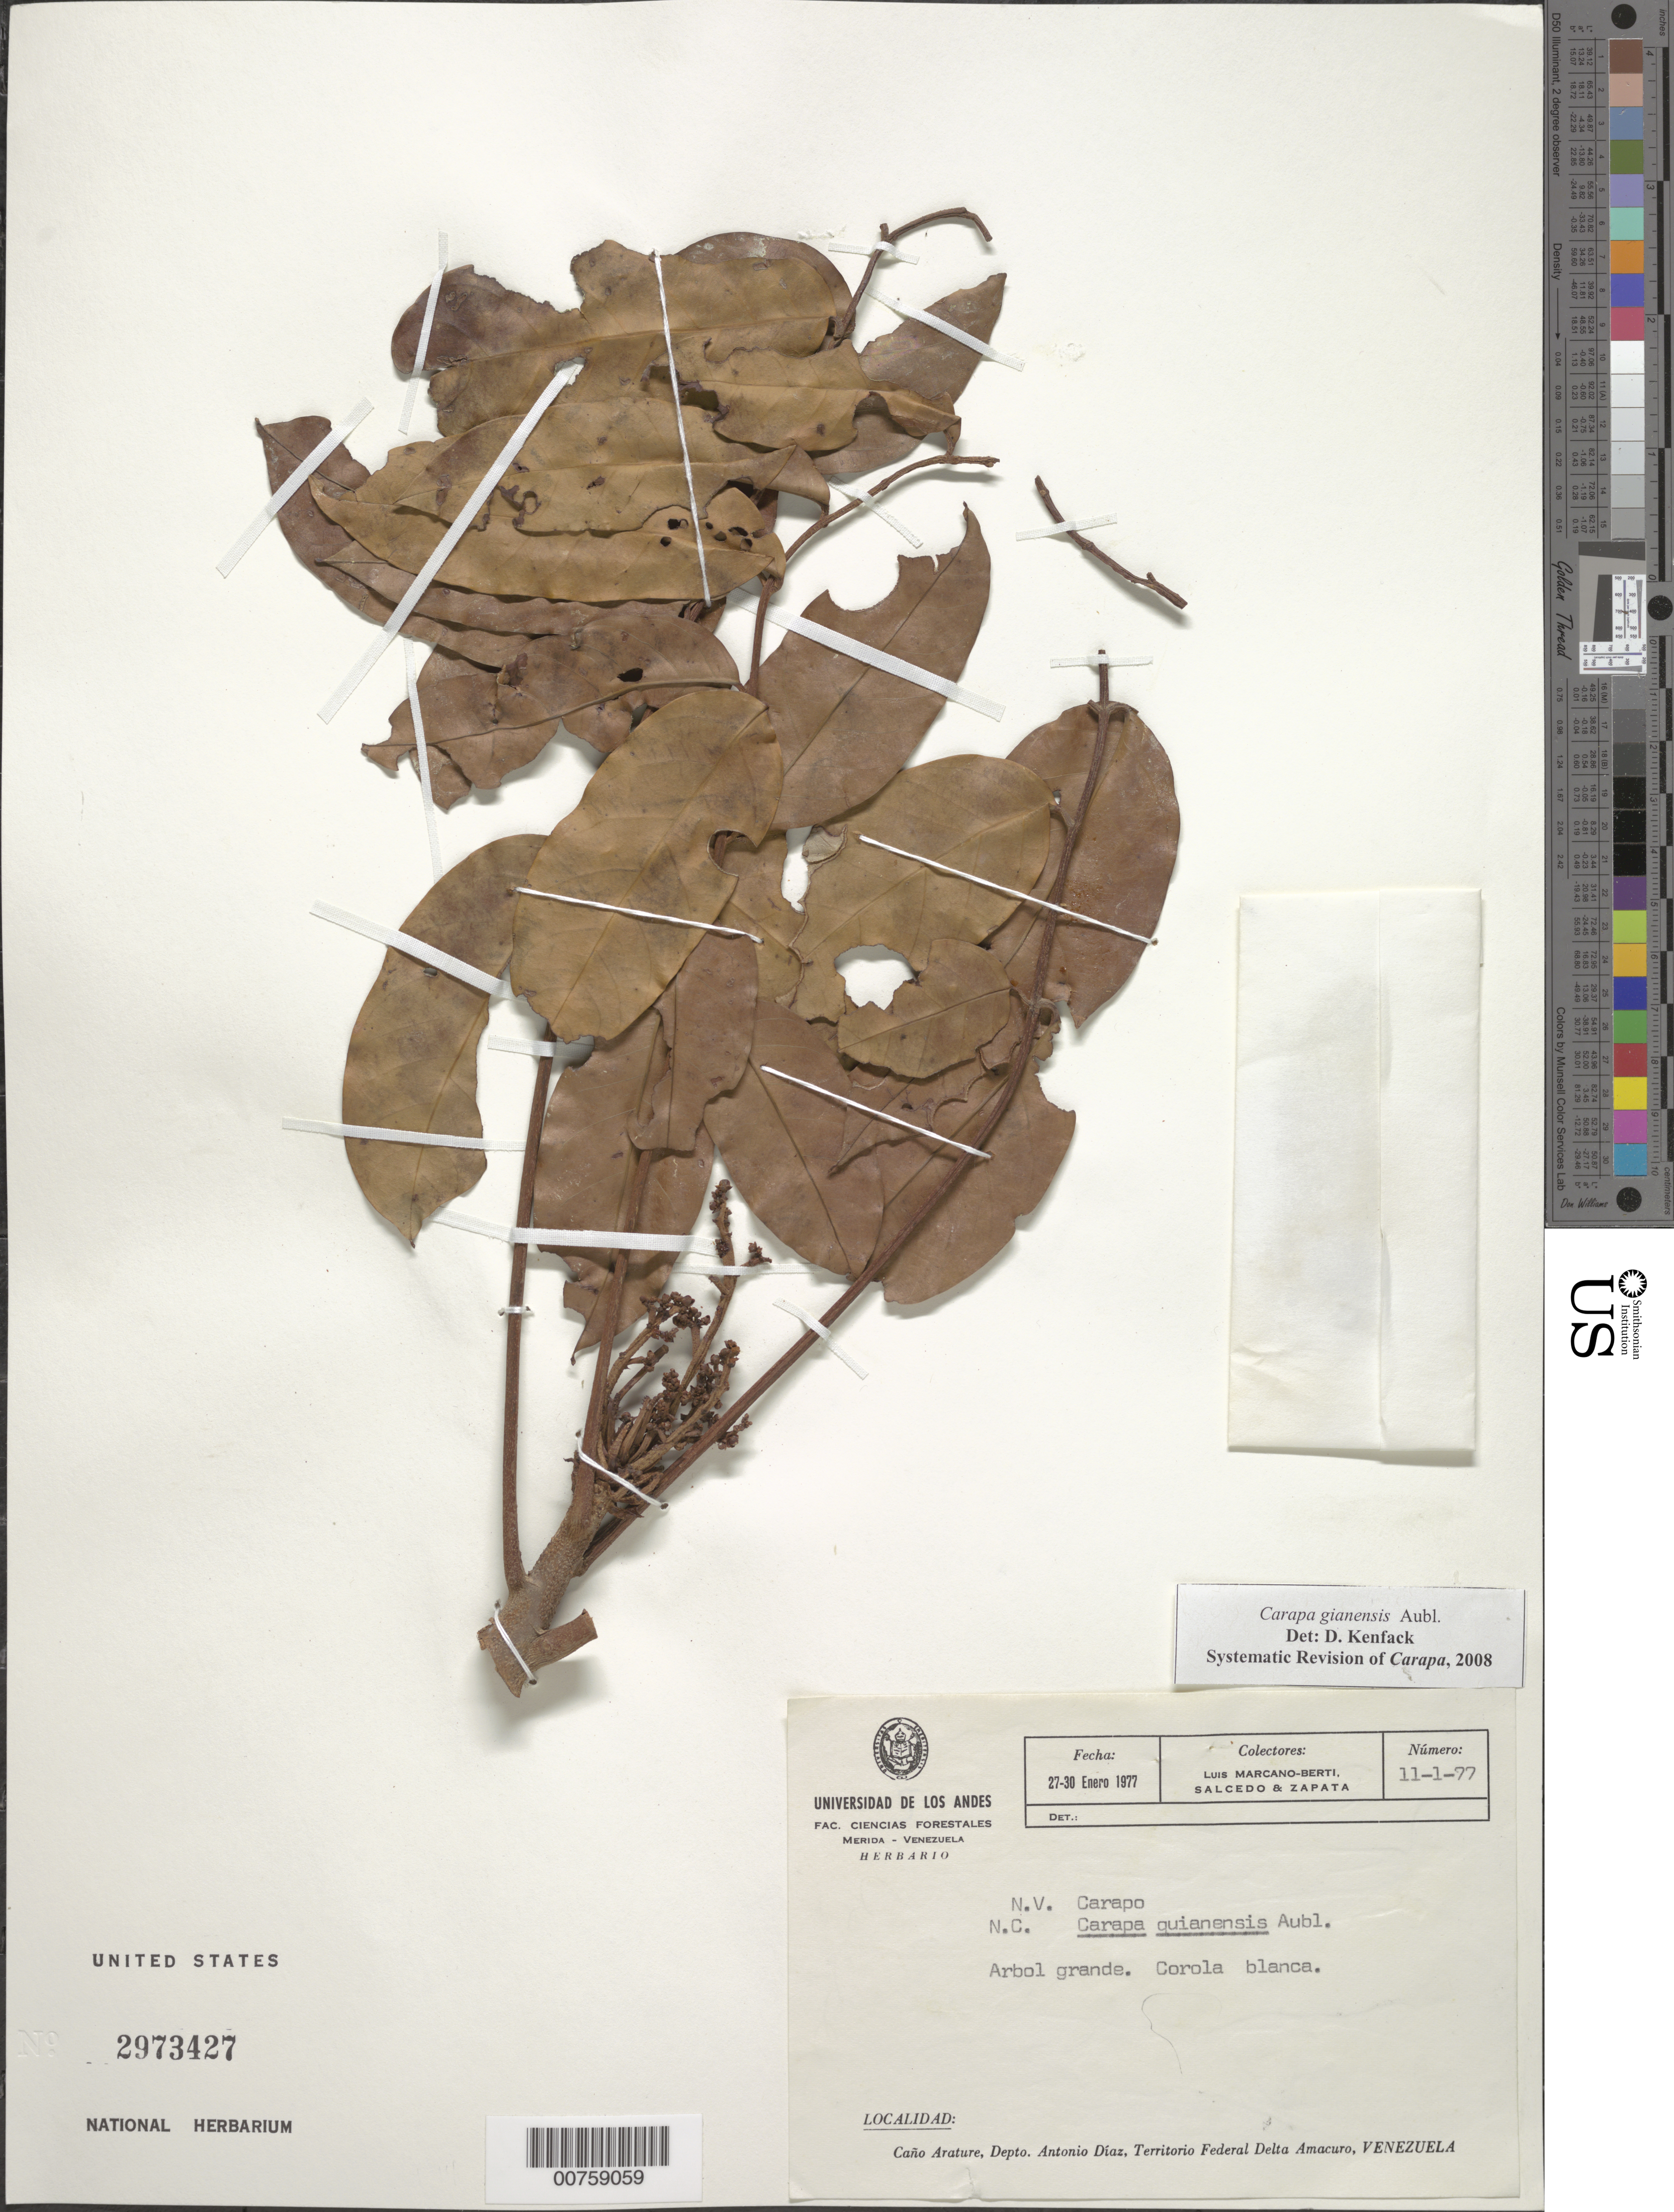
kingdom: Plantae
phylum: Tracheophyta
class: Magnoliopsida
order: Sapindales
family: Meliaceae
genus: Carapa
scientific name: Carapa guianensis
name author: Aubl.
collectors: L. Marcano-Berti, P. Salcedo & -. Zapata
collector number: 177 11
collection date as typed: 27-Jan-77 to 30-Jan-77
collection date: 1977-01-27/1977-01-30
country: Venezuela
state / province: Delta Amacuro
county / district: Antonio Díaz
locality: Caño Arature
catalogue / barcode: US 2973427